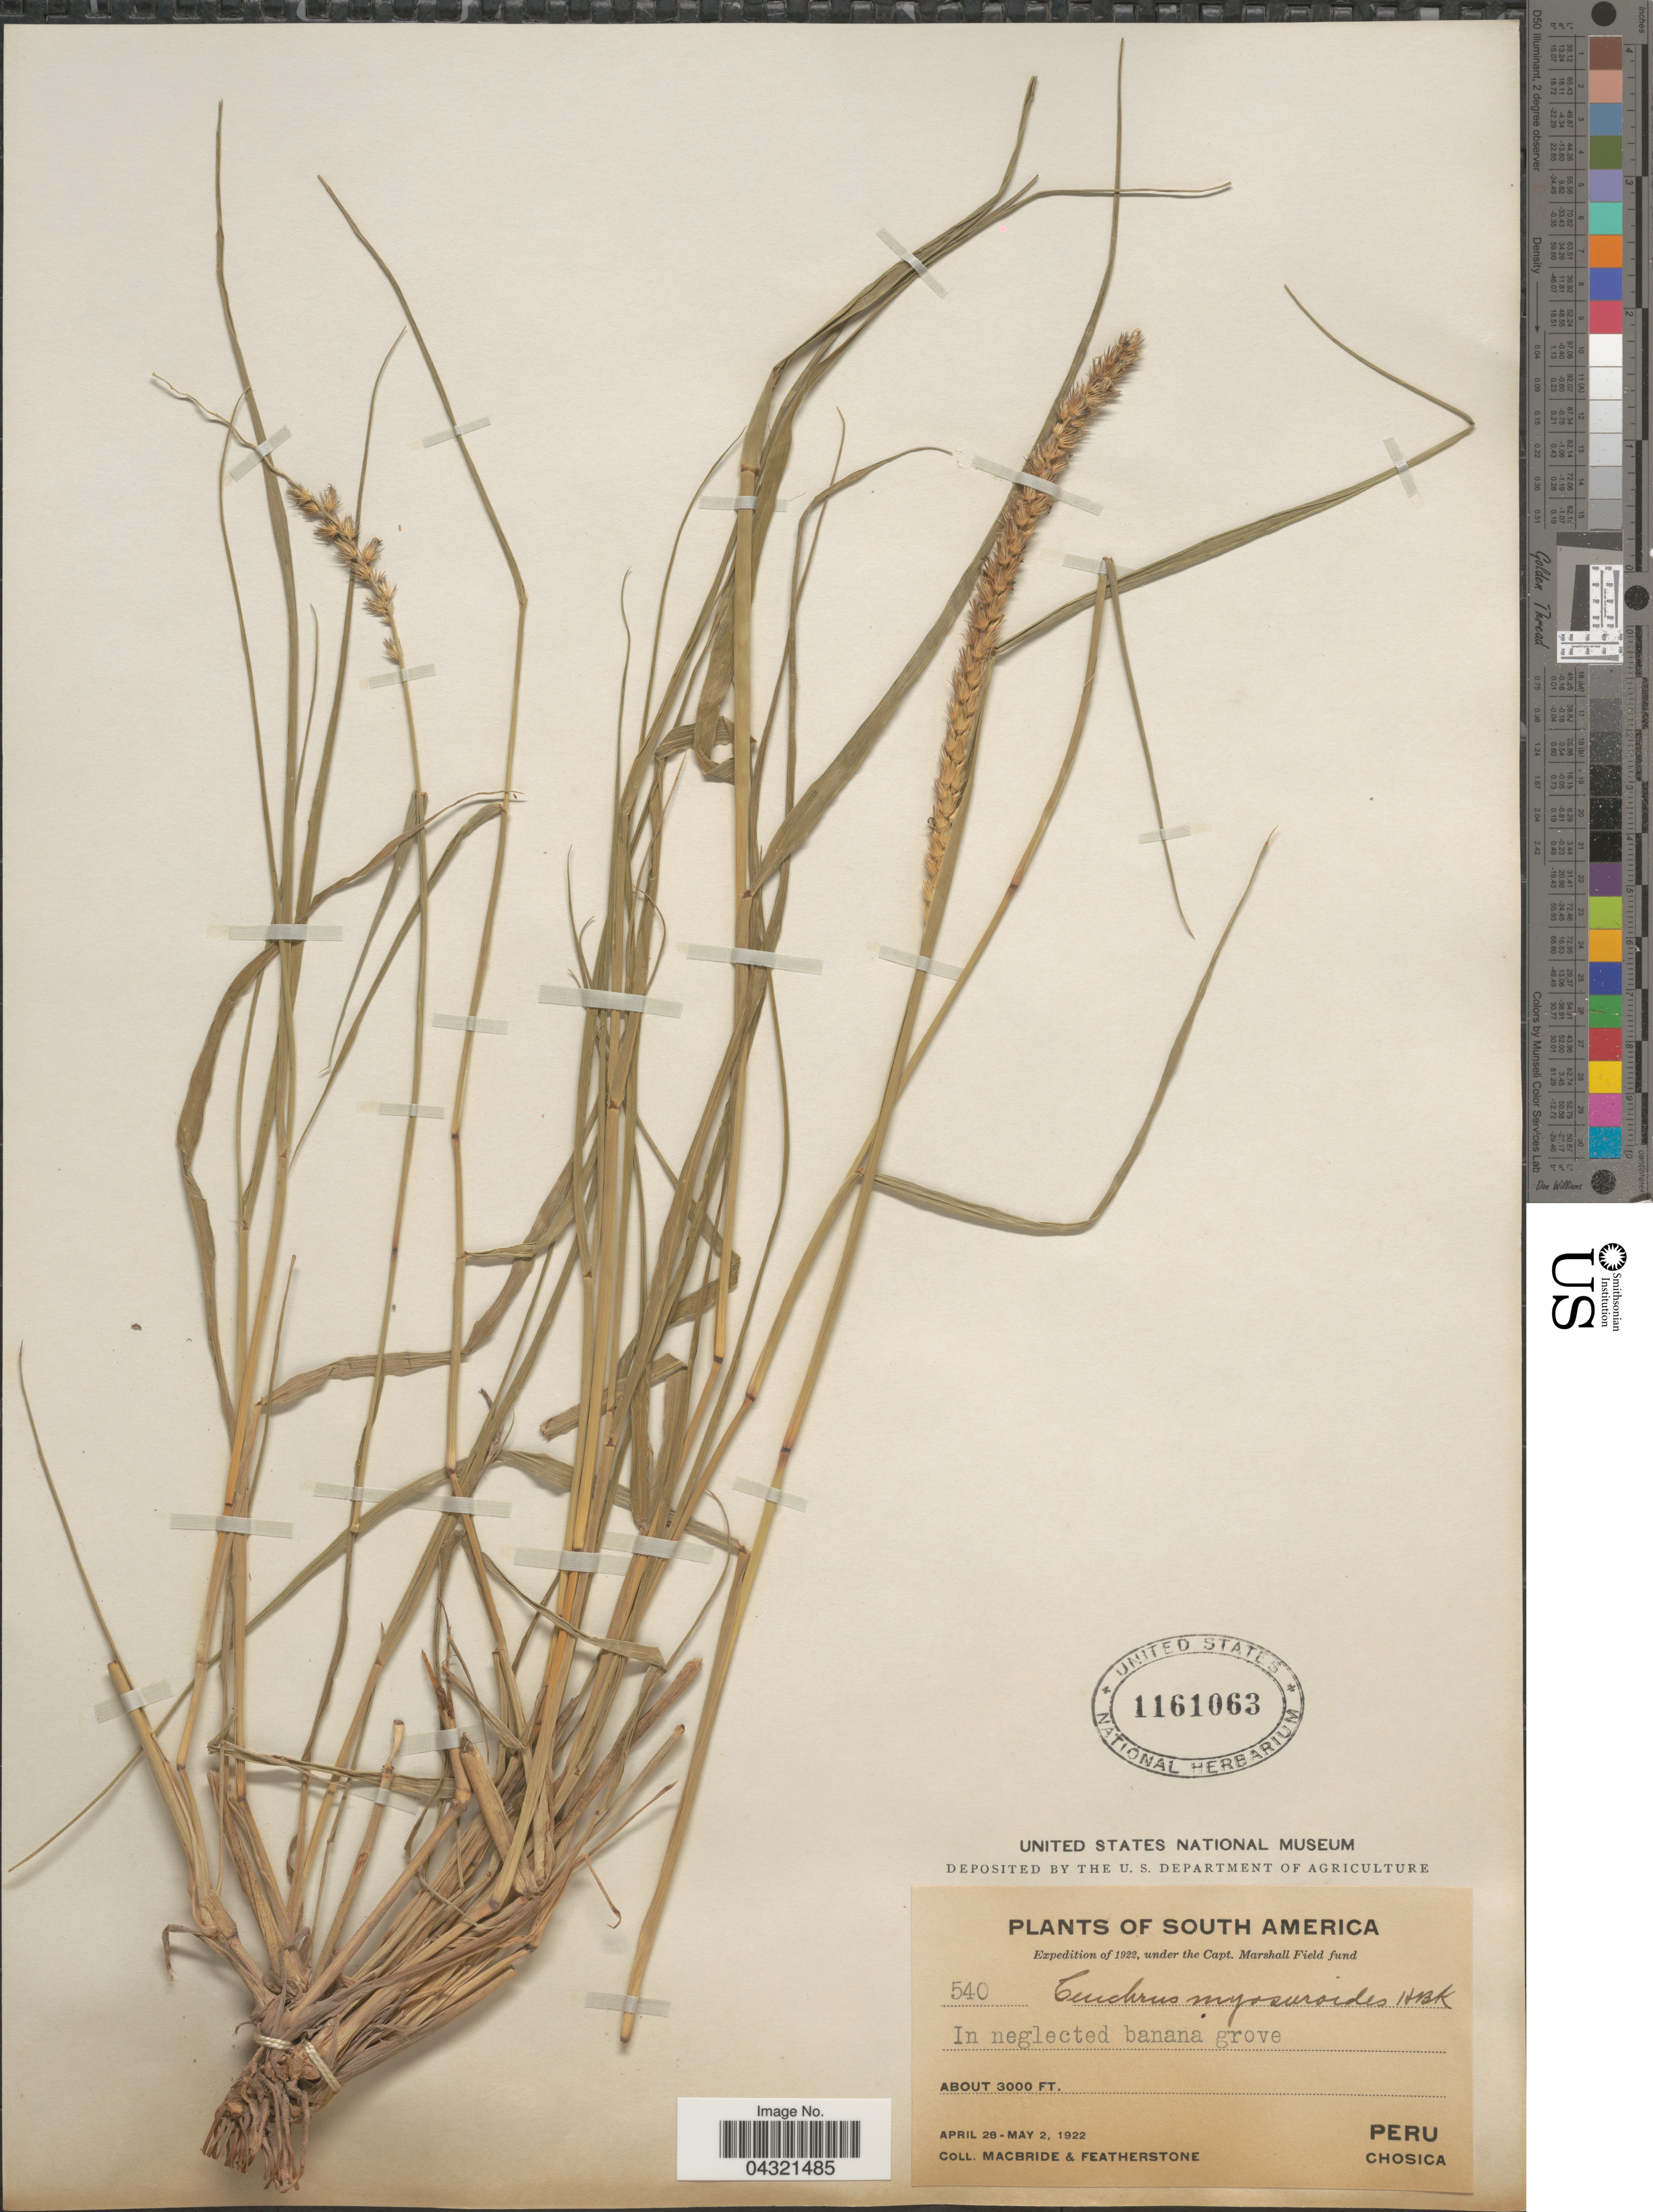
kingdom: Plantae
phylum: Tracheophyta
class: Liliopsida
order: Poales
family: Poaceae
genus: Cenchrus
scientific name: Cenchrus myosuroides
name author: Kunth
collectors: Macbride, -- & -. Featherstone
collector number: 540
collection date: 1922-04-28/1922-05-02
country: Peru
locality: Expedition of 1922. In neglected banana grove. Chosica.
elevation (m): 914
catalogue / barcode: US 1161063